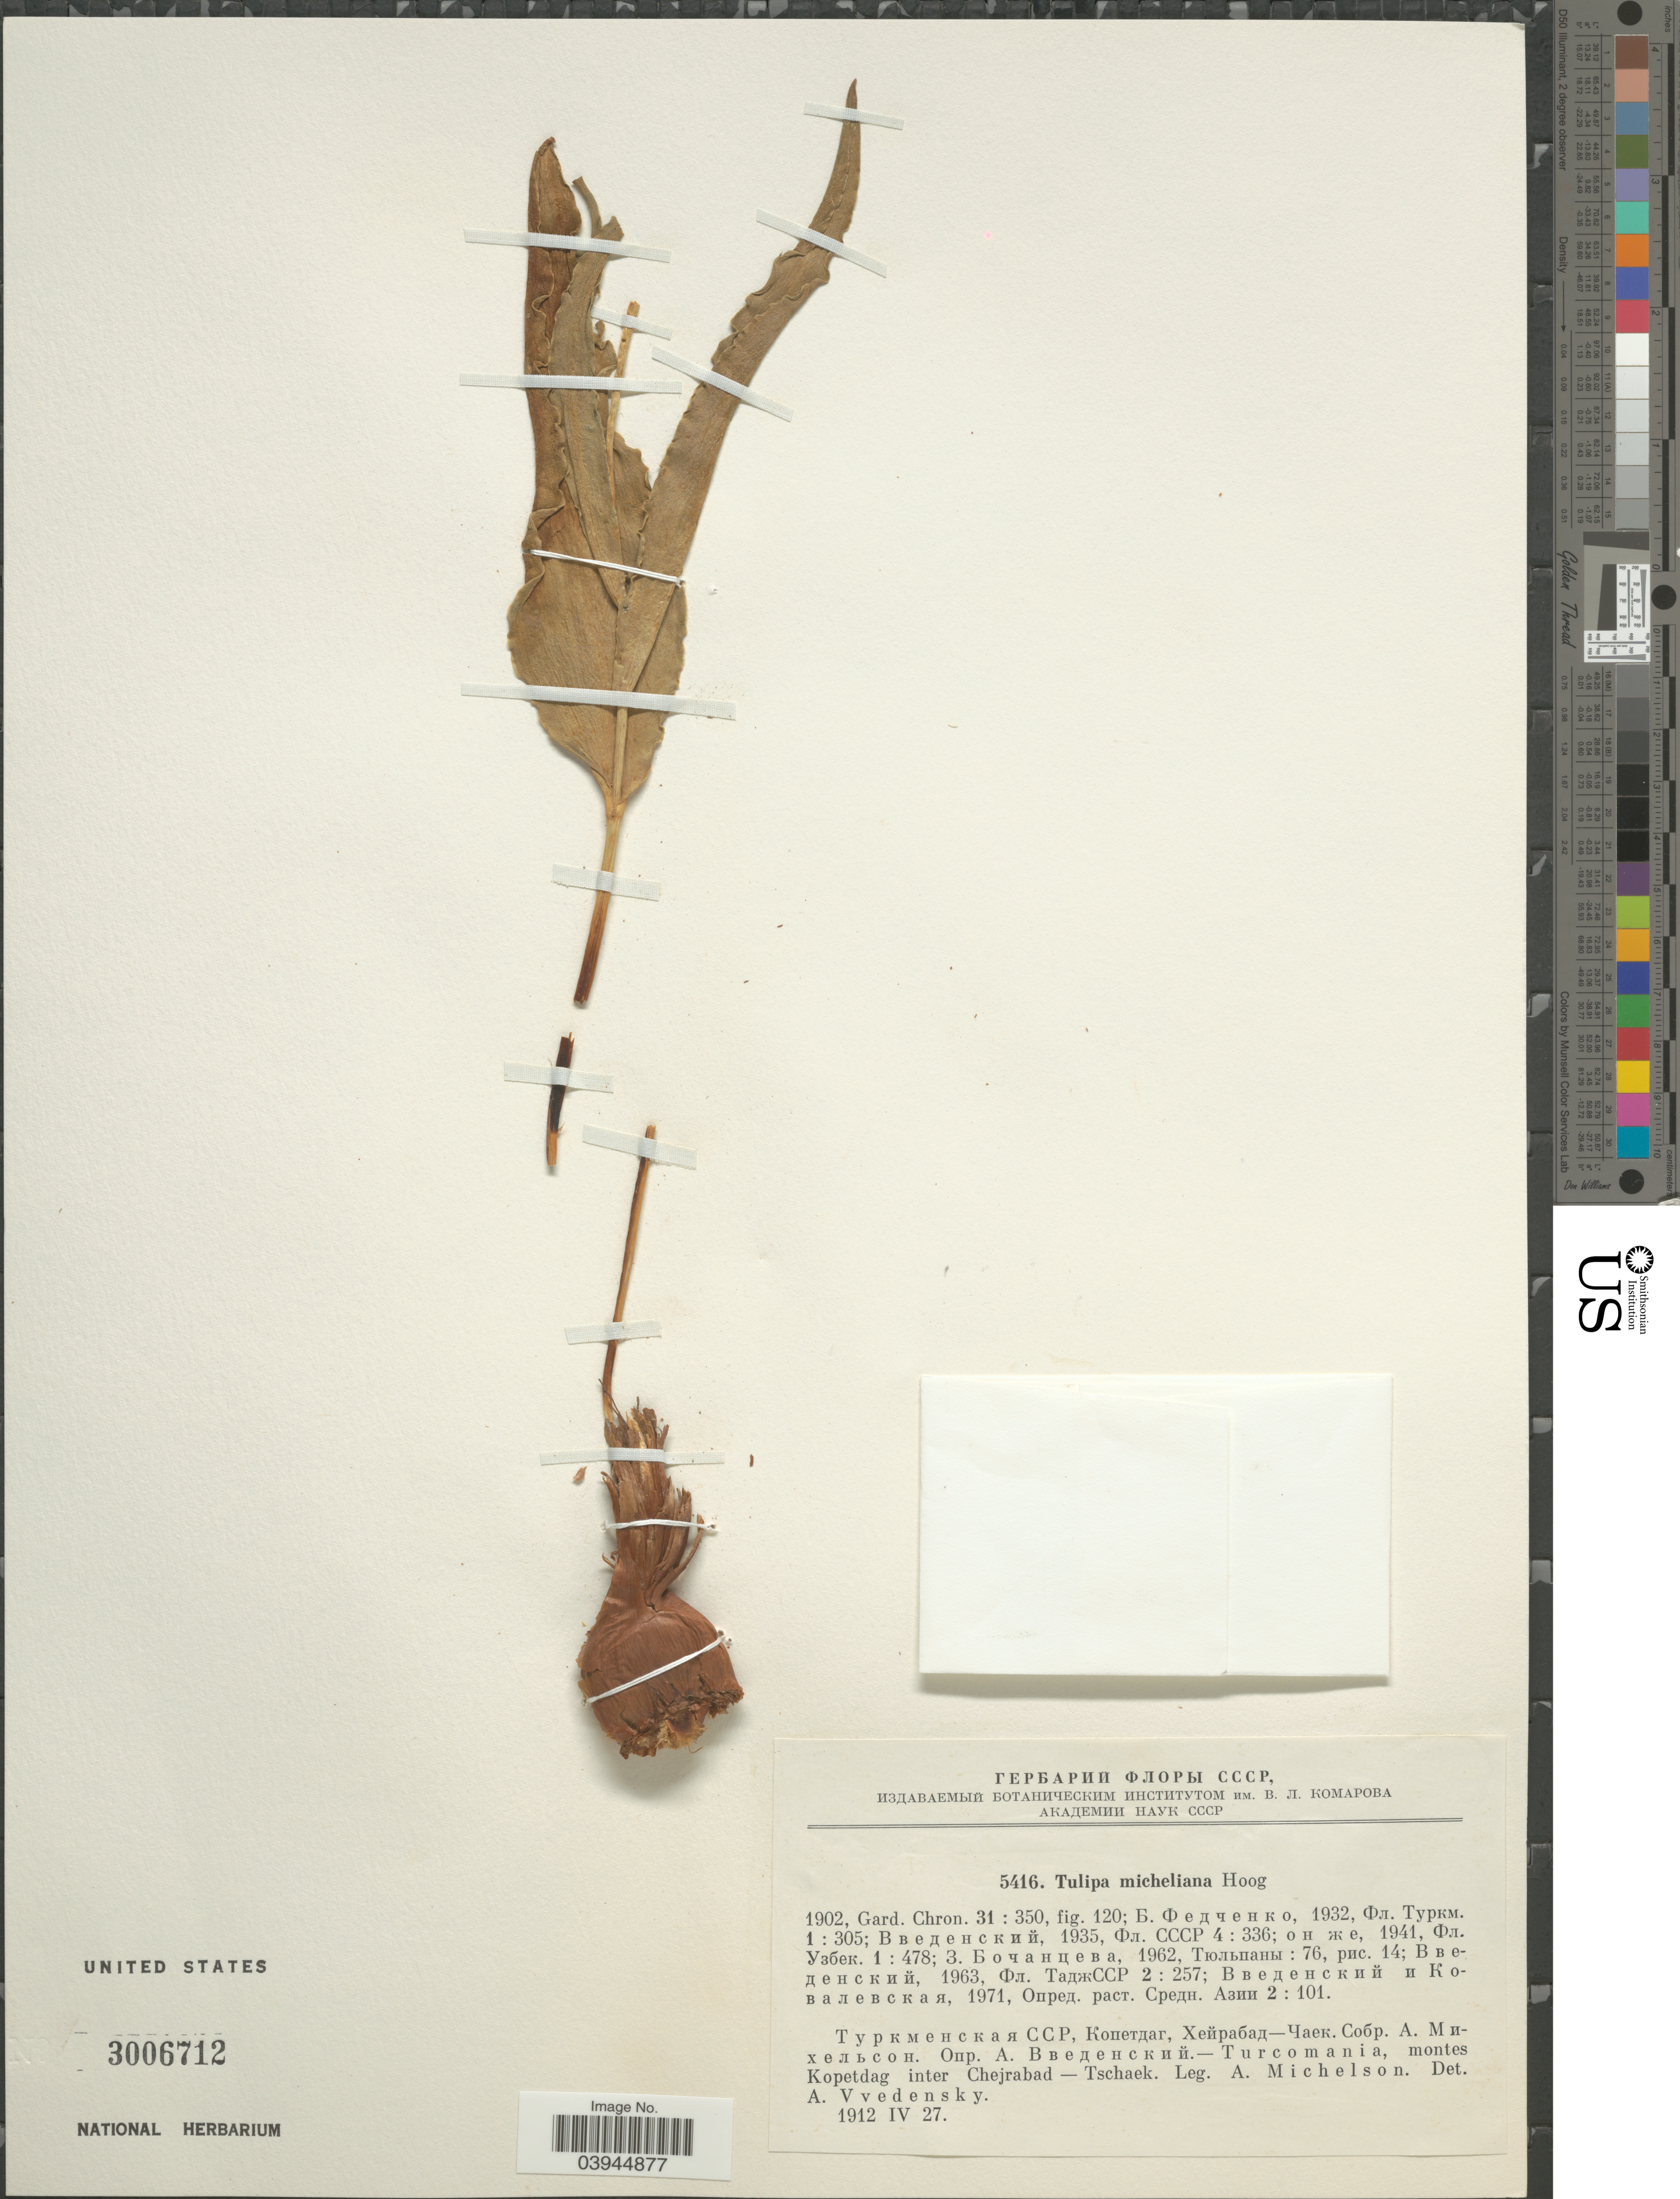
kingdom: Plantae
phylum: Tracheophyta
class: Liliopsida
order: Liliales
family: Liliaceae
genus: Tulipa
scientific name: Tulipa micheliana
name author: Hoog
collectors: A. Michelson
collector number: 5416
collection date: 1912-04-27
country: Turkmenistan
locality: Turcomania, montes Kopetdag inter Chejrabad - Tschaek.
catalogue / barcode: US 3006712